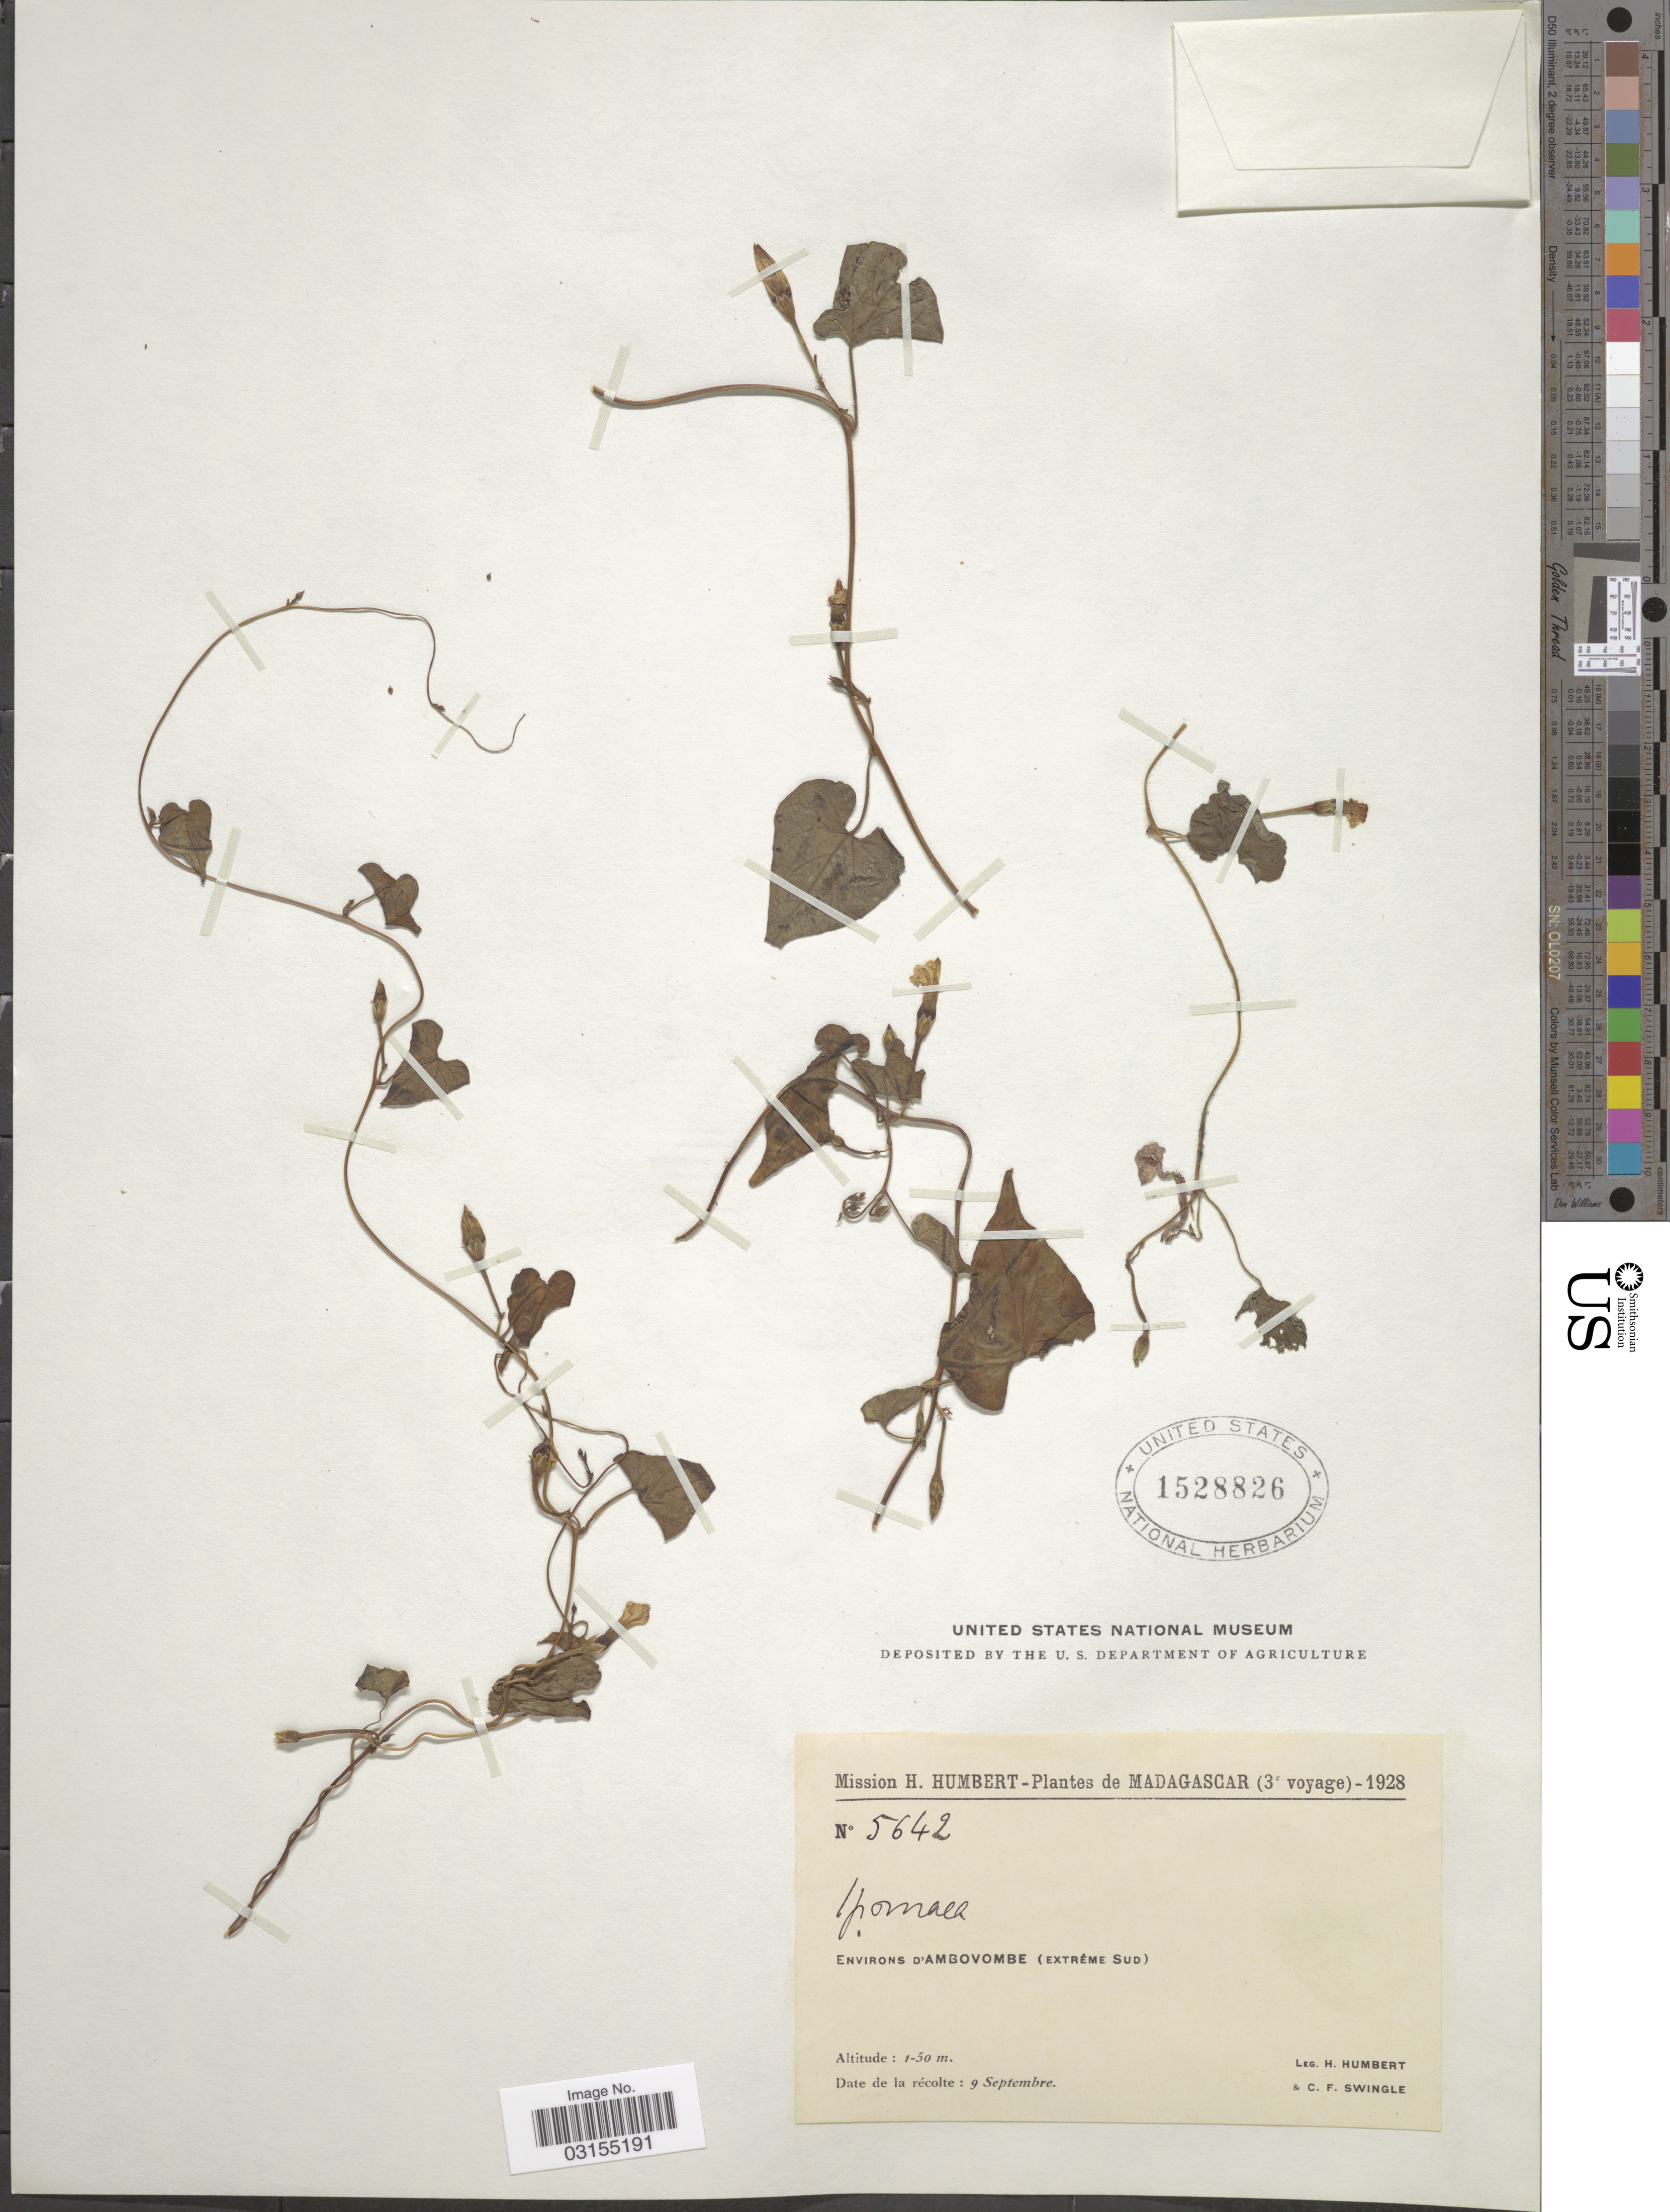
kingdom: Plantae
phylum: Tracheophyta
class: Magnoliopsida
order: Solanales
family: Convolvulaceae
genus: Ipomoea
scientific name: Ipomoea obscura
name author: (L.) Ker Gawl.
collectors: H. Humbert & C. Swingle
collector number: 5642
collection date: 1928-09-09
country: Madagascar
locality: Environs d'Ambovombe (Extrême Sud).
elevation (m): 1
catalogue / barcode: US 1528826